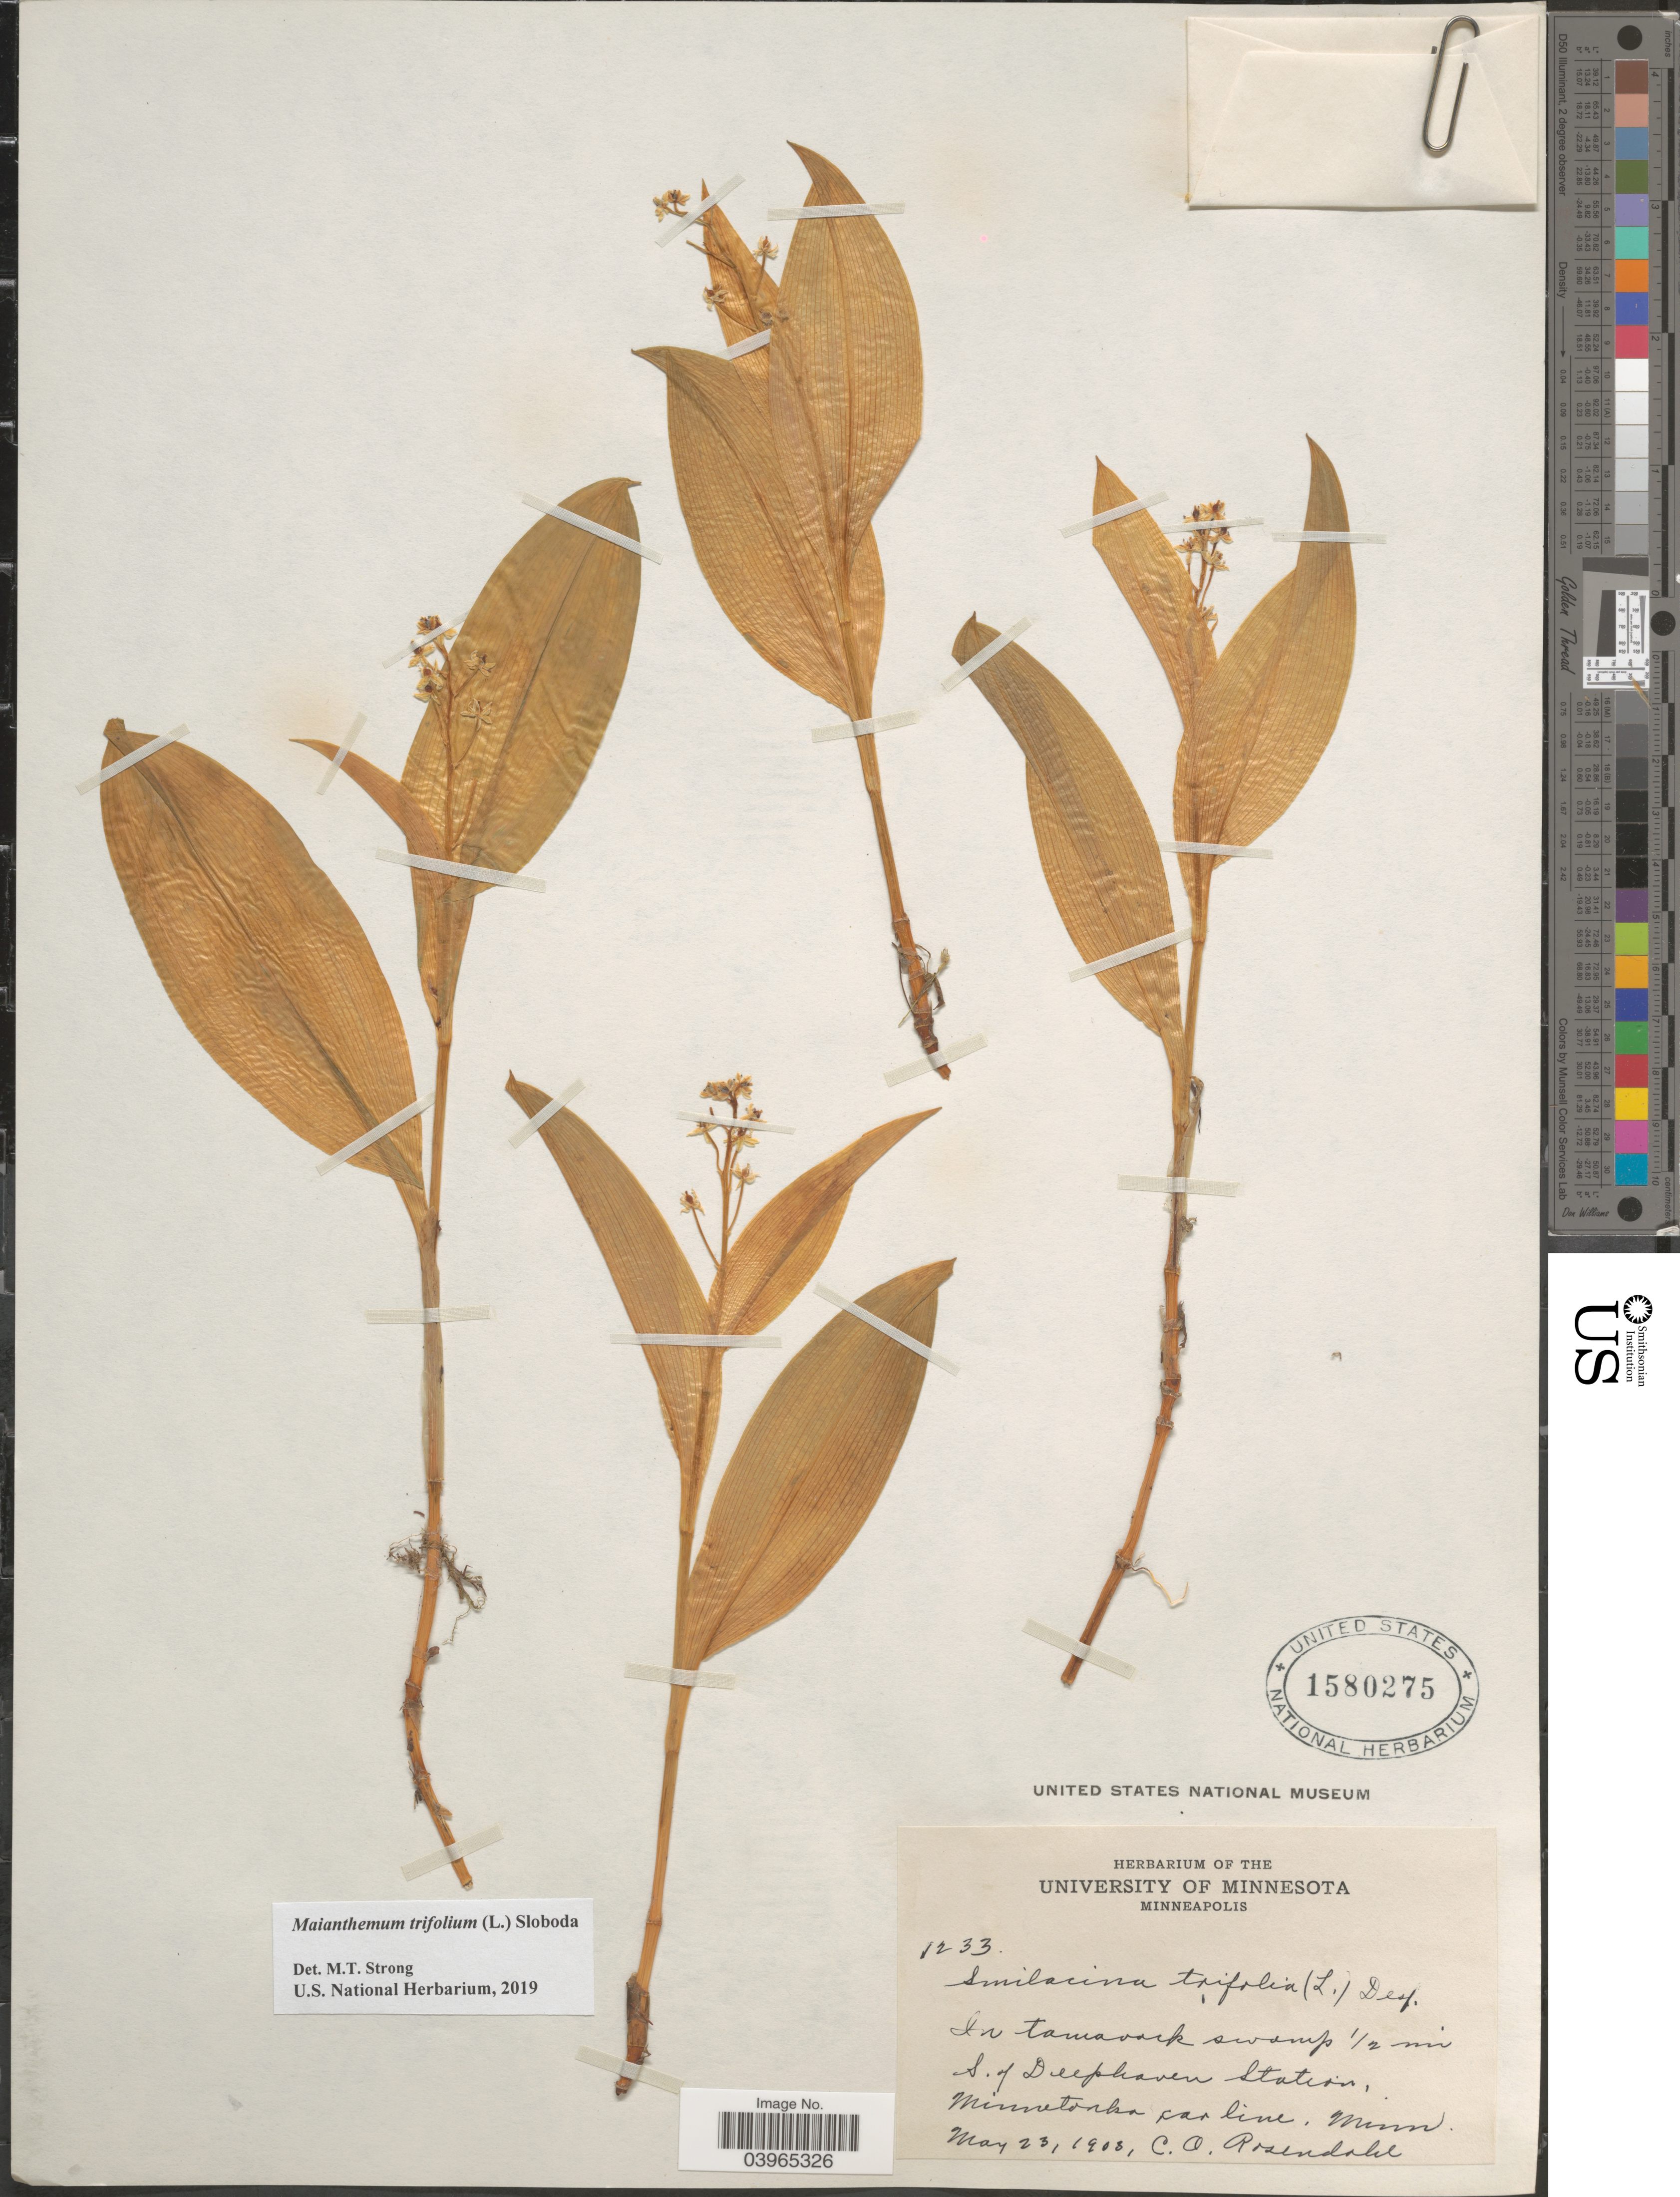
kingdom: Plantae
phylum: Tracheophyta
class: Liliopsida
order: Asparagales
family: Asparagaceae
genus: Maianthemum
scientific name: Maianthemum trifolium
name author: (L.) Sloboda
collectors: C. O. Rosendahl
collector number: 1233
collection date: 1903-05-23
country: United States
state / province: Minnesota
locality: In tamarack swamp 1/2 mi S. of Deephaven Station, Minnetonka car line.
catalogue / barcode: US 1580275